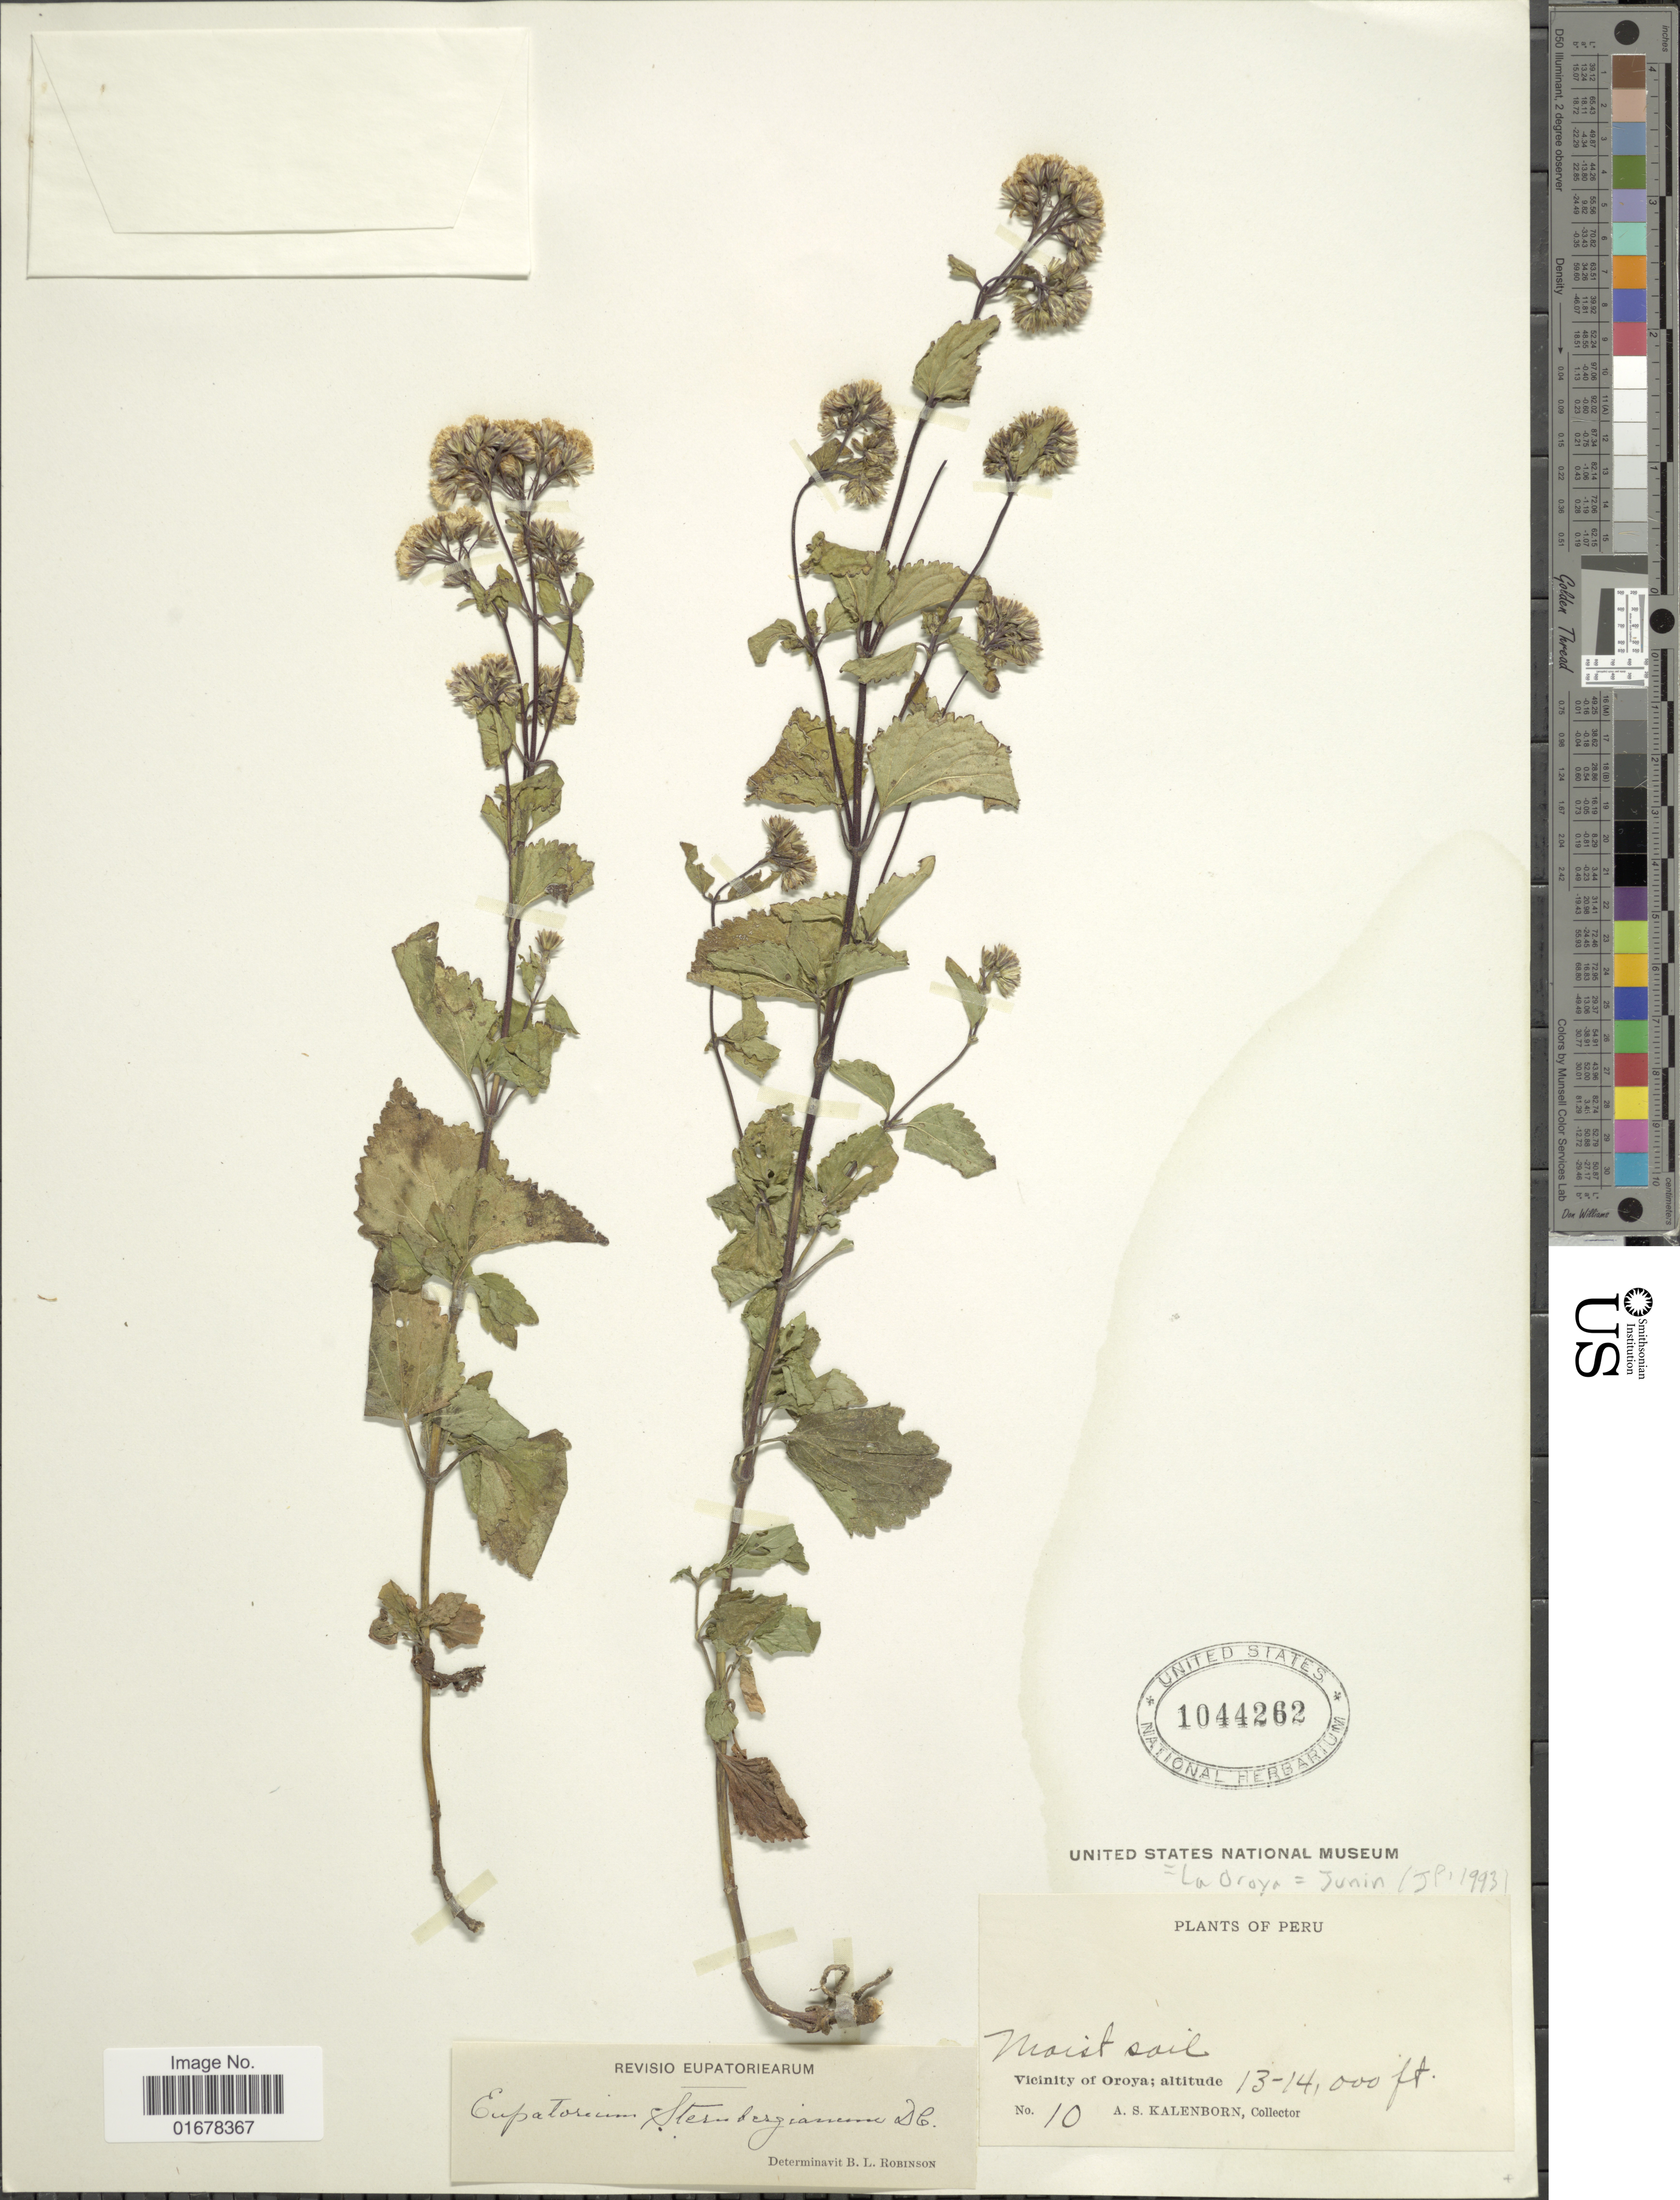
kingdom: Plantae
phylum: Tracheophyta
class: Magnoliopsida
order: Asterales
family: Asteraceae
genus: Ageratina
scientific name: Ageratina sternbergiana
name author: (DC.) R.M. King & H. Rob.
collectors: A. Kalenborn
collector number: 10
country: Peru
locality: Vicinity of Oroya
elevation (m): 3962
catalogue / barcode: US 1044262